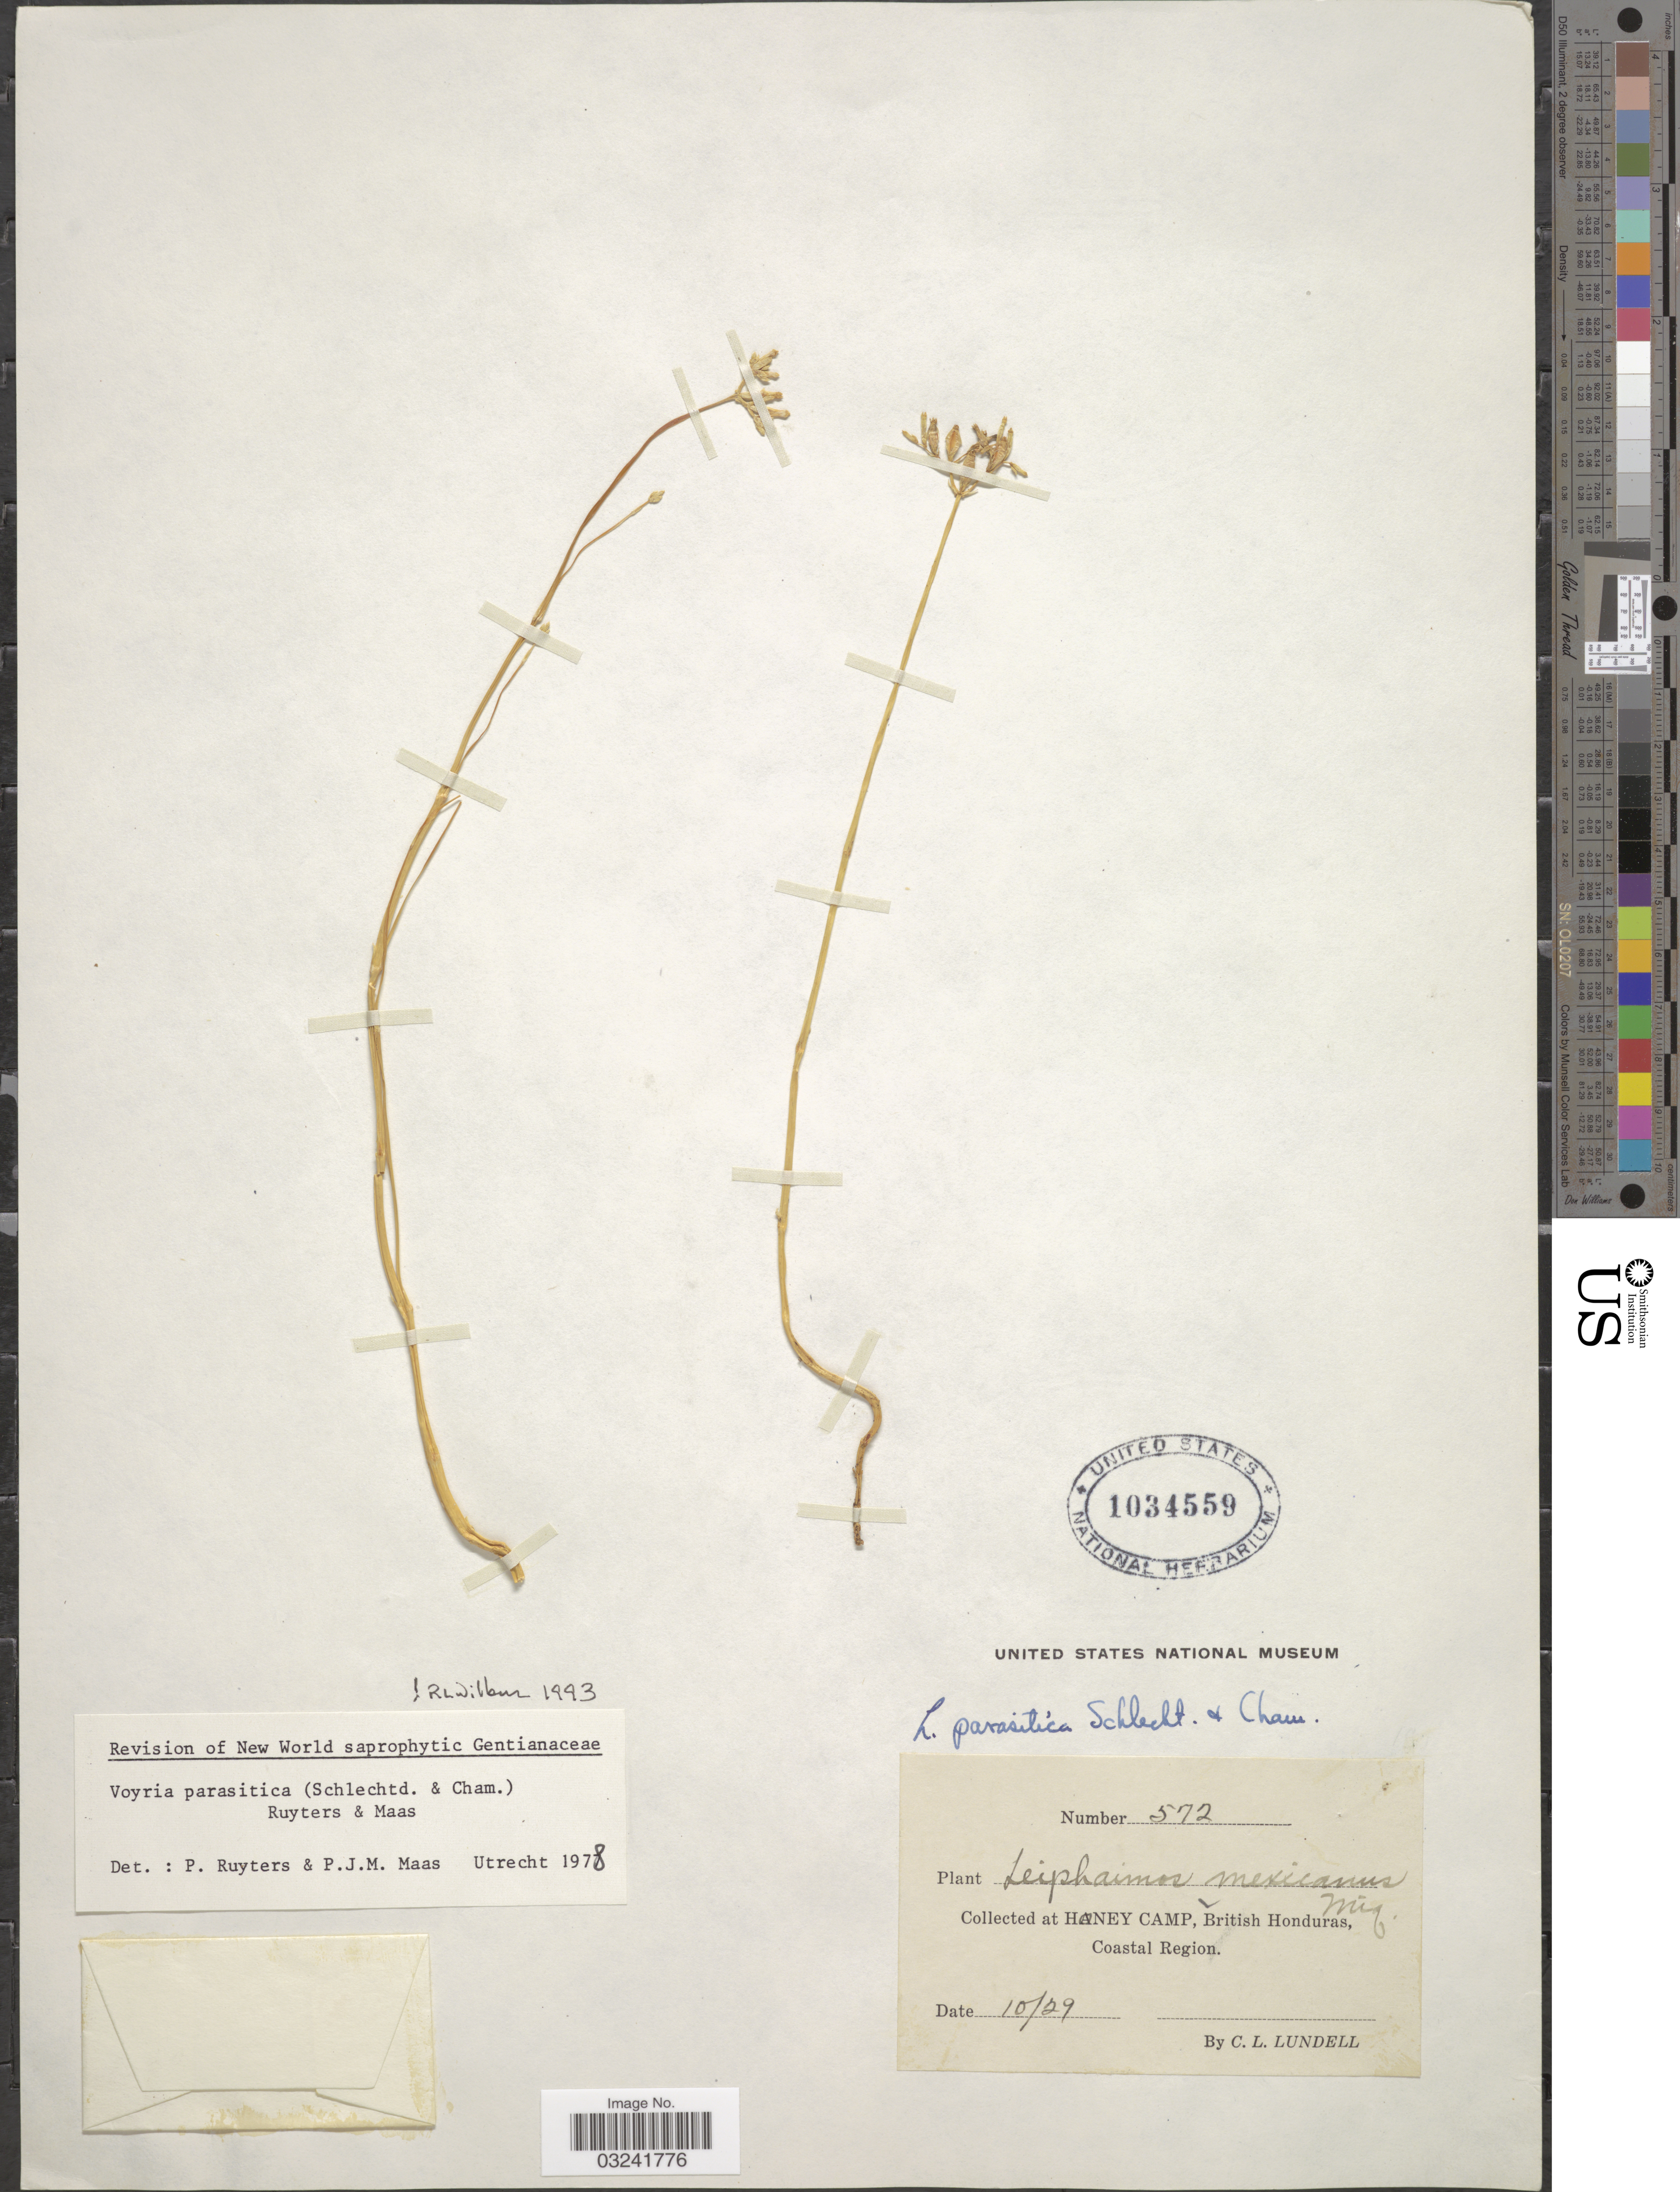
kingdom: Plantae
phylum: Tracheophyta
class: Magnoliopsida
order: Gentianales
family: Gentianaceae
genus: Voyria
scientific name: Voyria parasitica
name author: (Schltdl. & Cham.) Ruyters & Maas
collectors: C. L. Lundell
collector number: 572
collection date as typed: Transcribed d/m/y: /10/29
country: Belize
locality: Honey Camp, British Honduras, Coastal Region.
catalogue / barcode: US 1034559